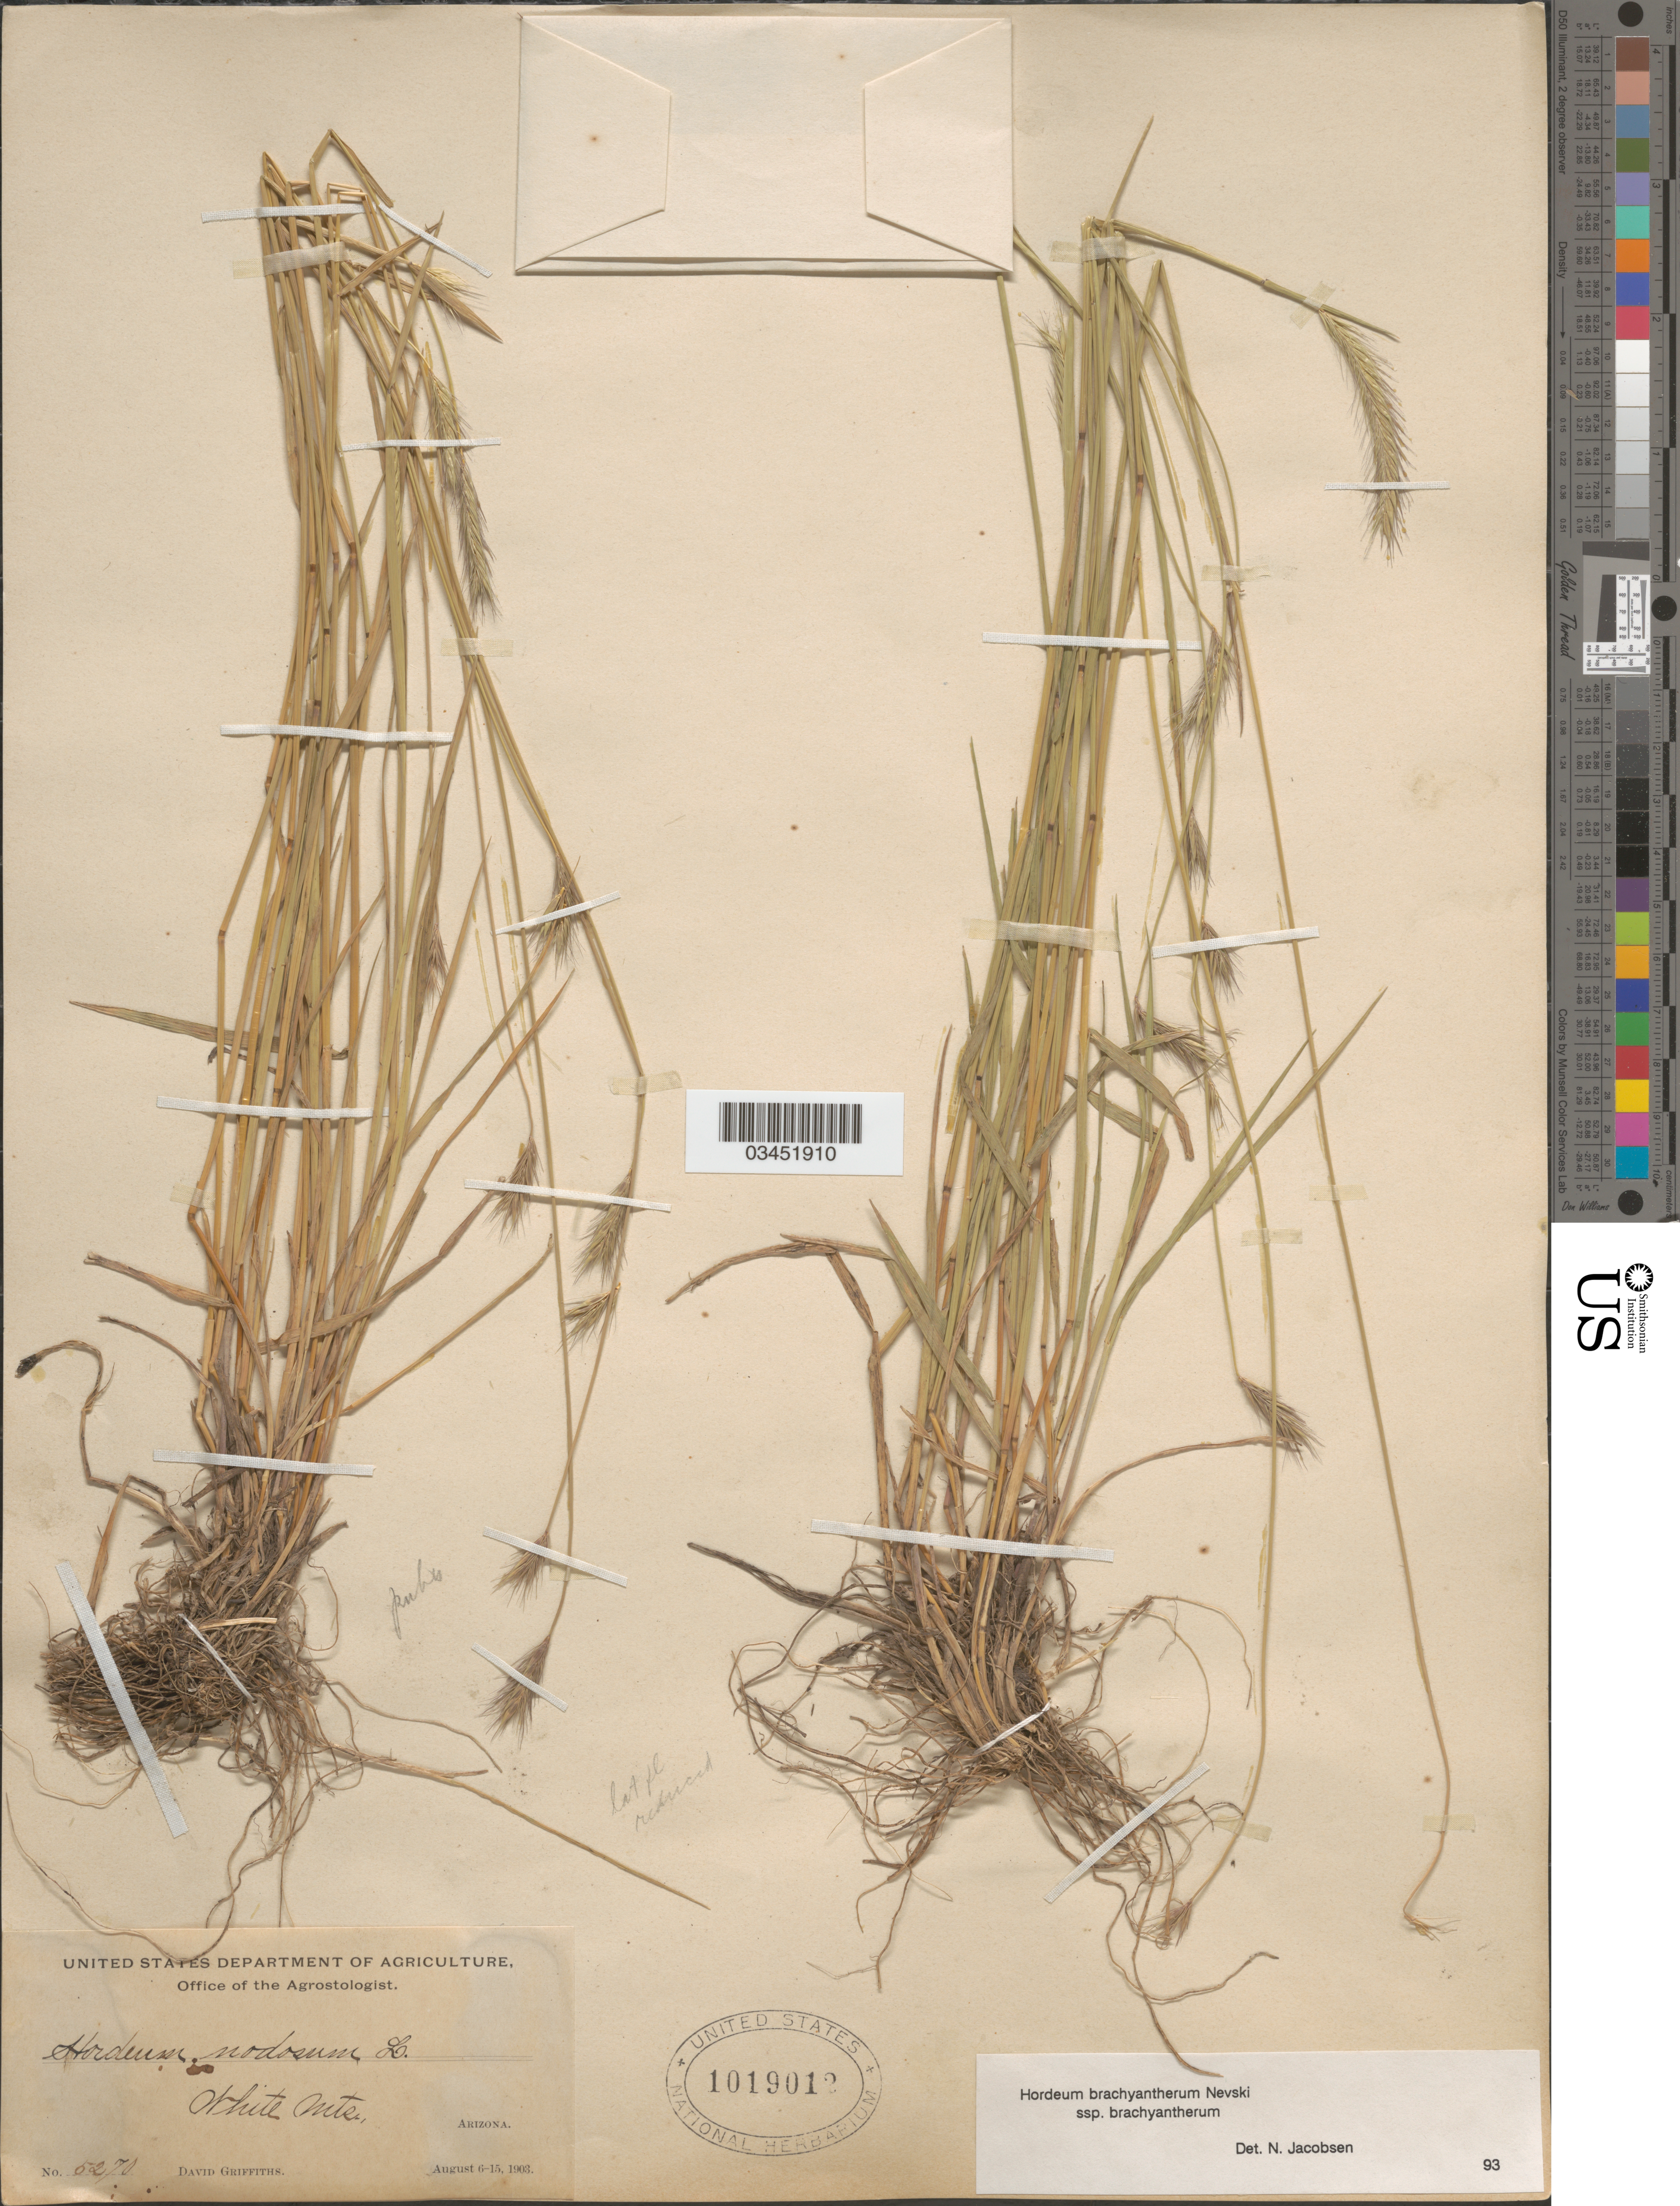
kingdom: Plantae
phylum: Tracheophyta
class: Liliopsida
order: Poales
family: Poaceae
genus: Hordeum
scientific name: Hordeum brachyantherum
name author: Nevski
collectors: D. Griffiths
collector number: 5270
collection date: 1903-08-06/1903-08-15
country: United States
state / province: Arizona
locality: White Mts.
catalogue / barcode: US 1019012